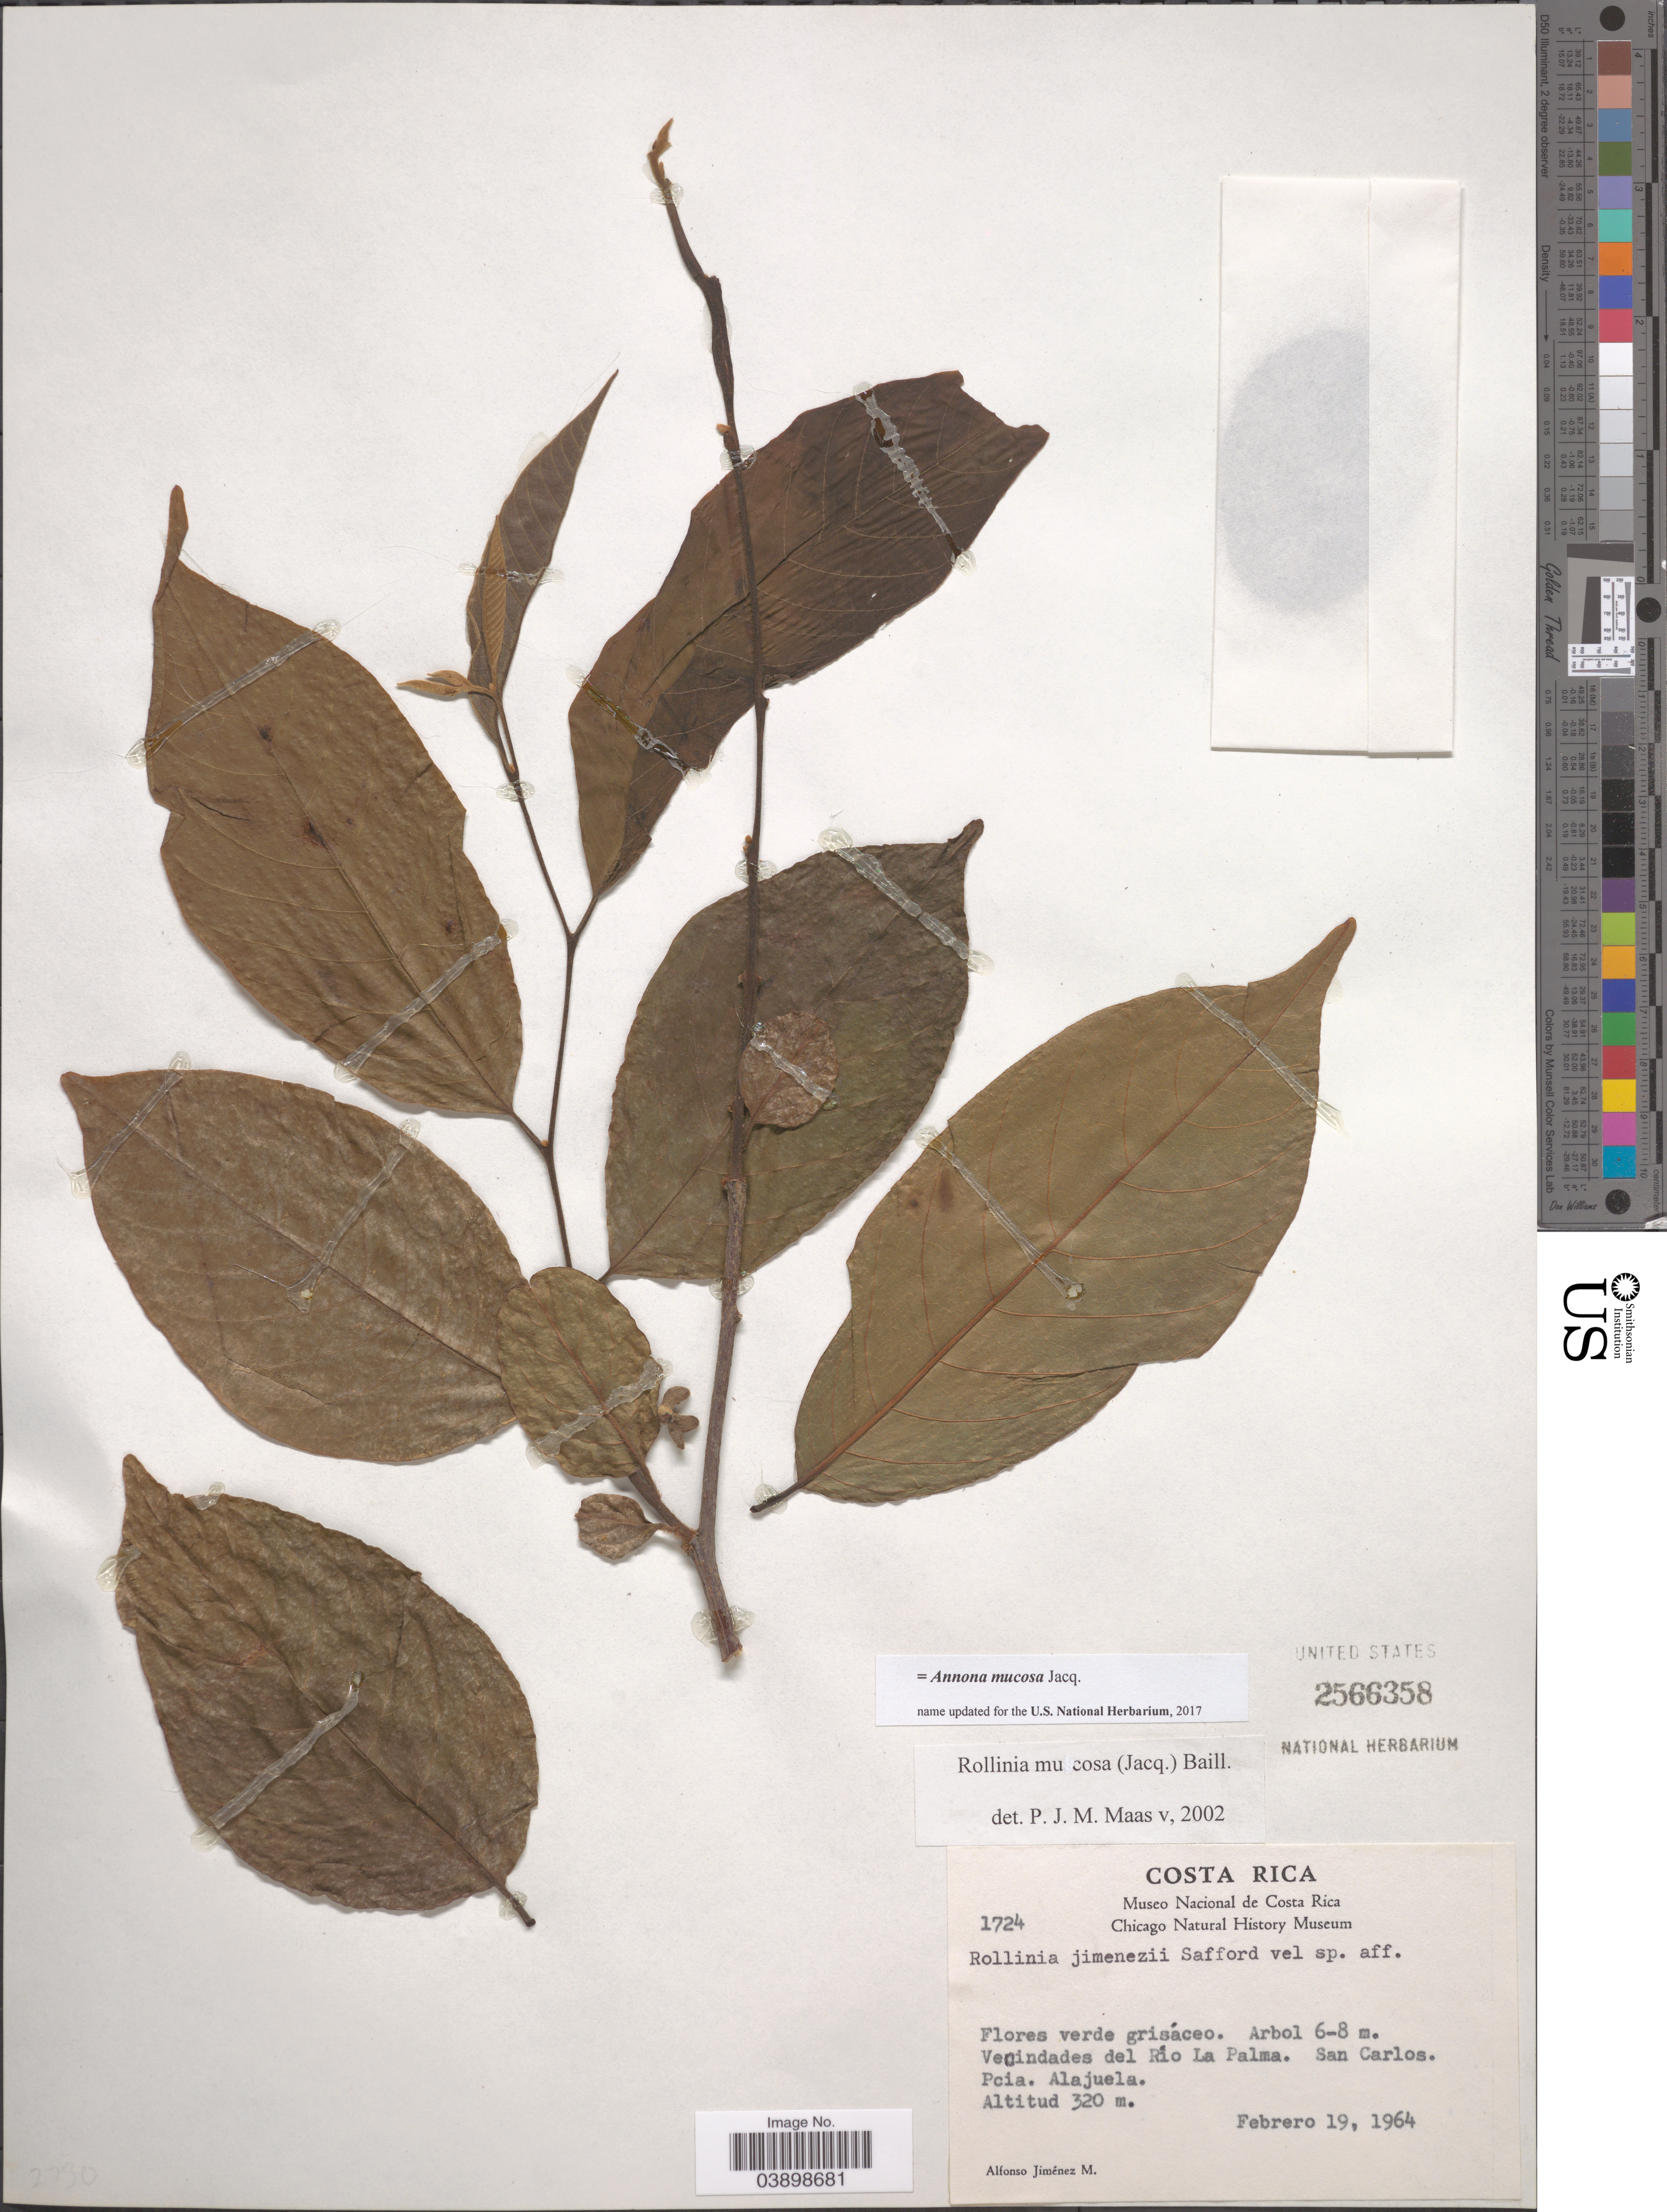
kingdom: Plantae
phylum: Tracheophyta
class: Magnoliopsida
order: Magnoliales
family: Annonaceae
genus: Annona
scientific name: Annona mucosa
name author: Jacq.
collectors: A. Jimenez M.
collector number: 1724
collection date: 1964-02-19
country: Costa Rica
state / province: Alajuela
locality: Vecindades del Río La Palma. San Carlos. Pcia. Alajuela.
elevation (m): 320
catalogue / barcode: US 2566358